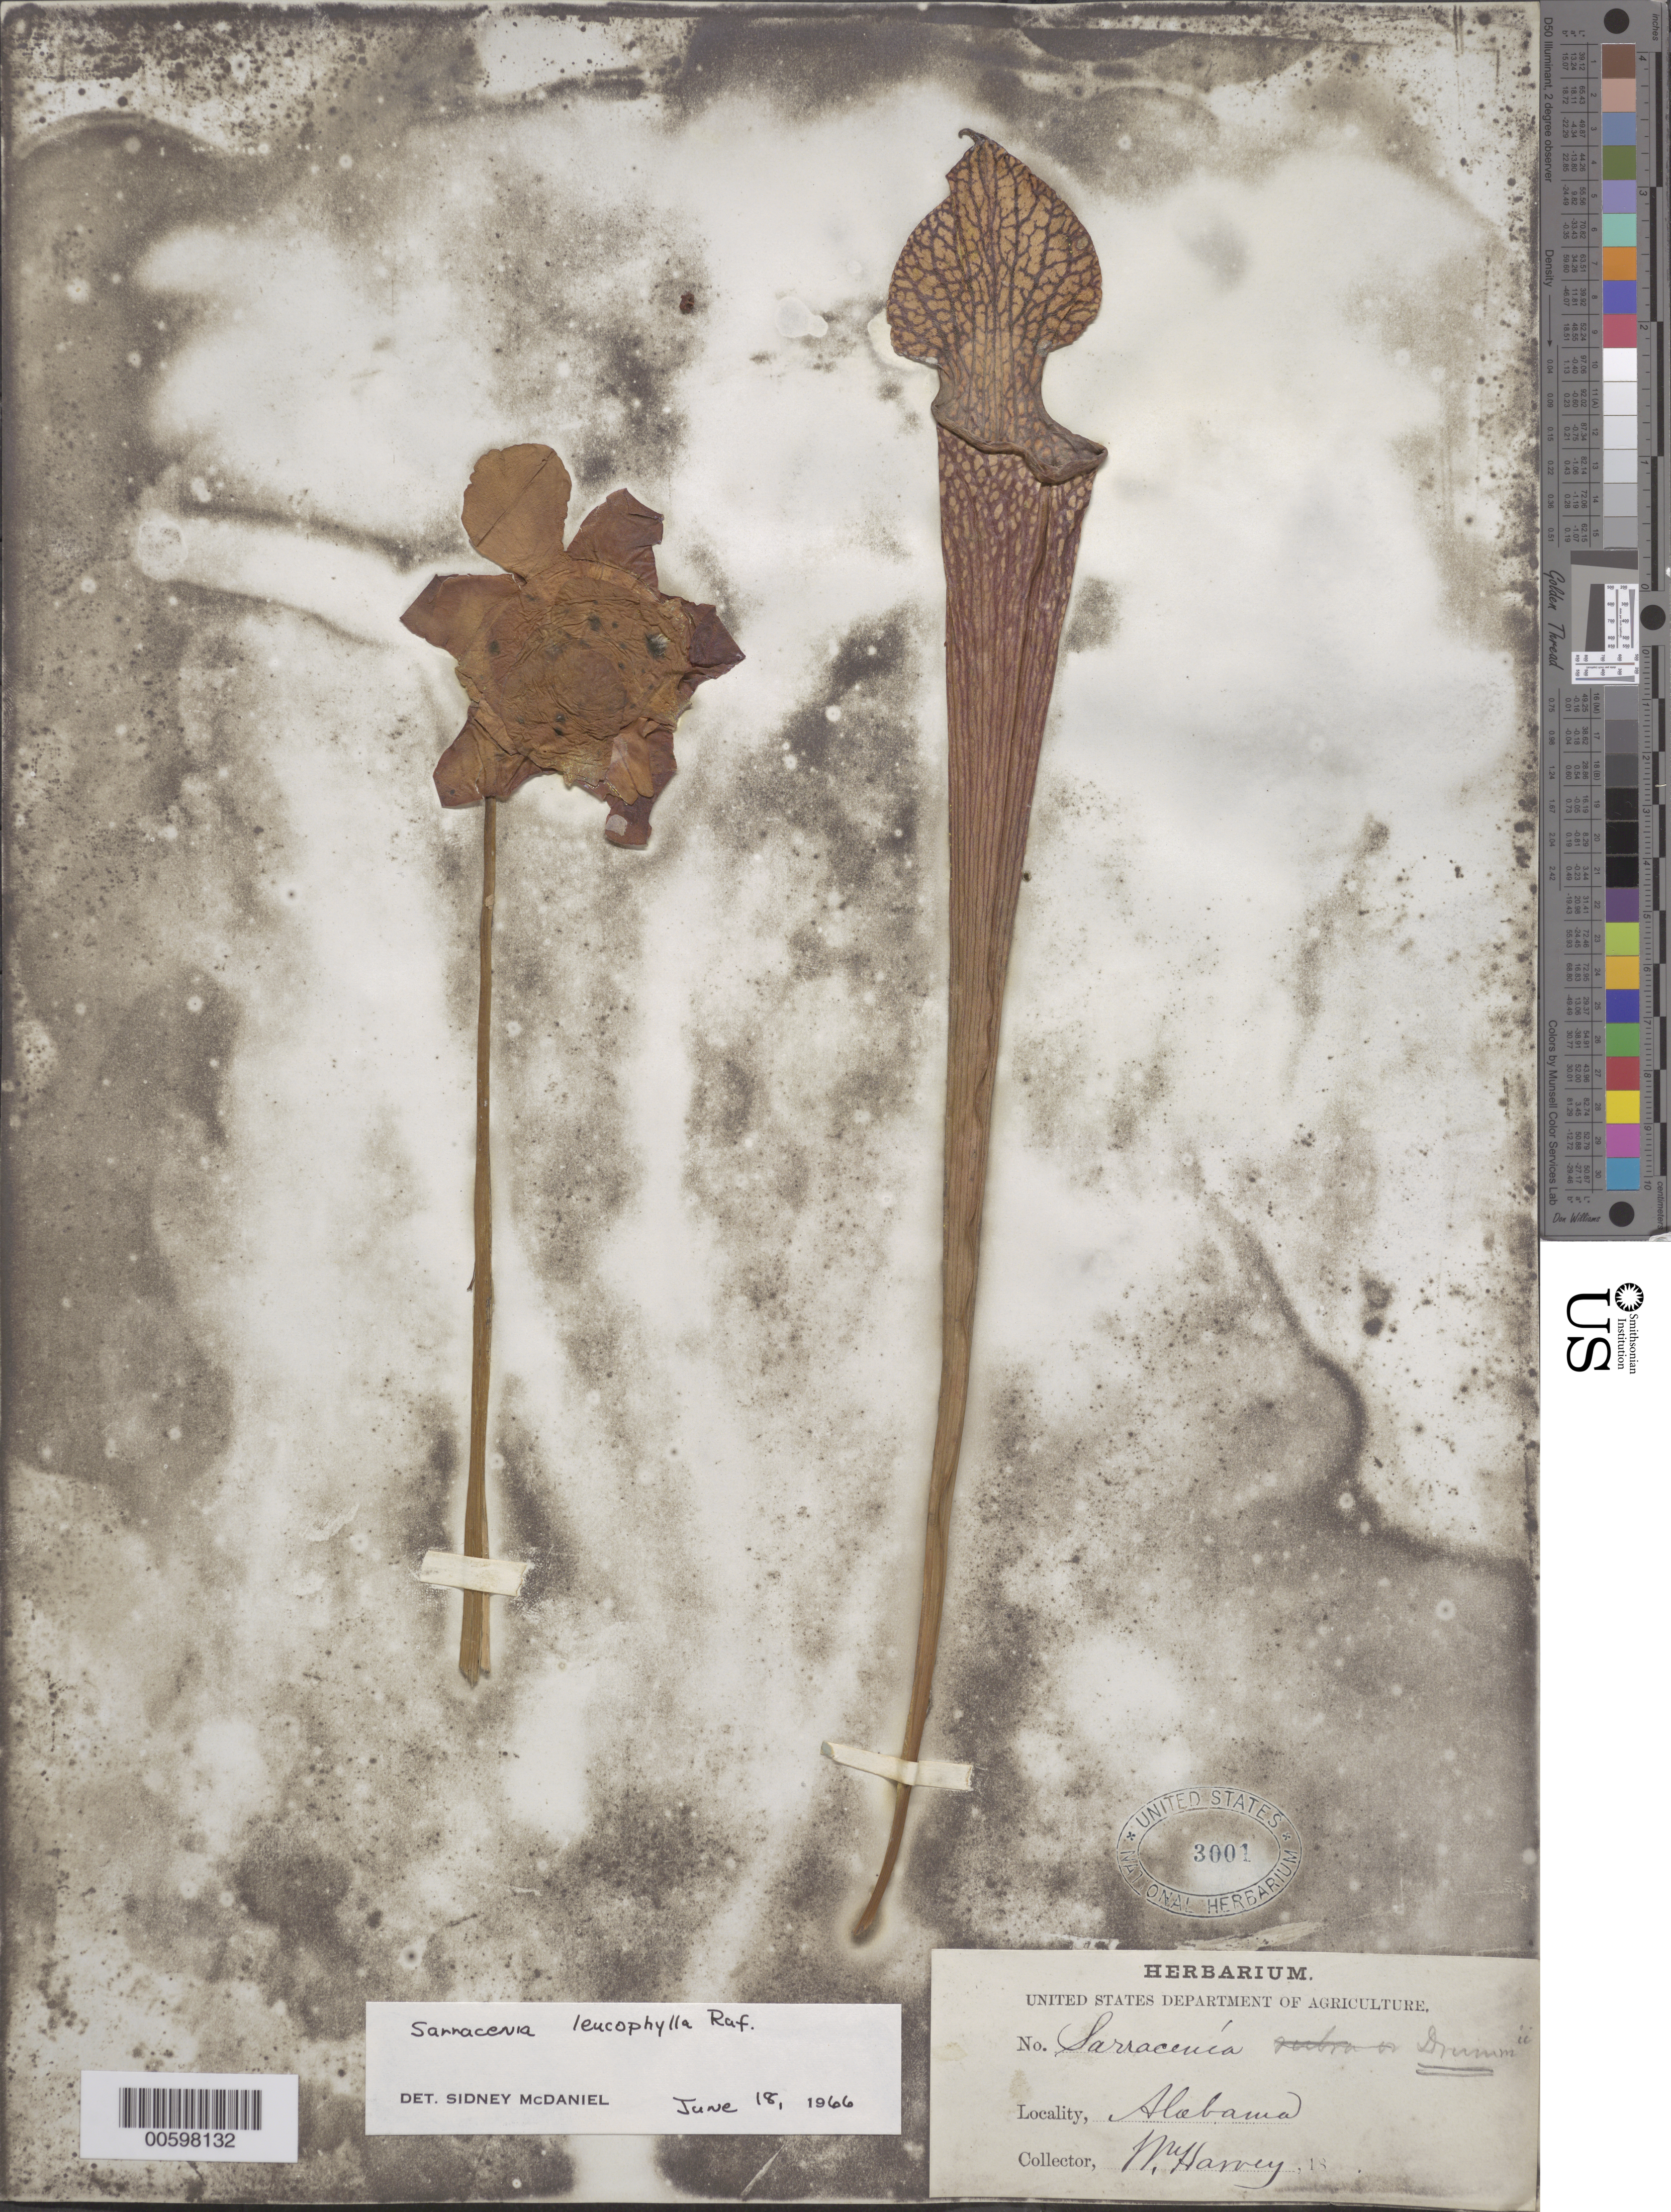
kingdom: Plantae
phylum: Tracheophyta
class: Magnoliopsida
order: Ericales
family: Sarraceniaceae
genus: Sarracenia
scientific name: Sarracenia leucophylla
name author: Raf.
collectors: W. Harvey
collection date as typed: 18--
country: United States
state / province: Alabama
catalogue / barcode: US 3001